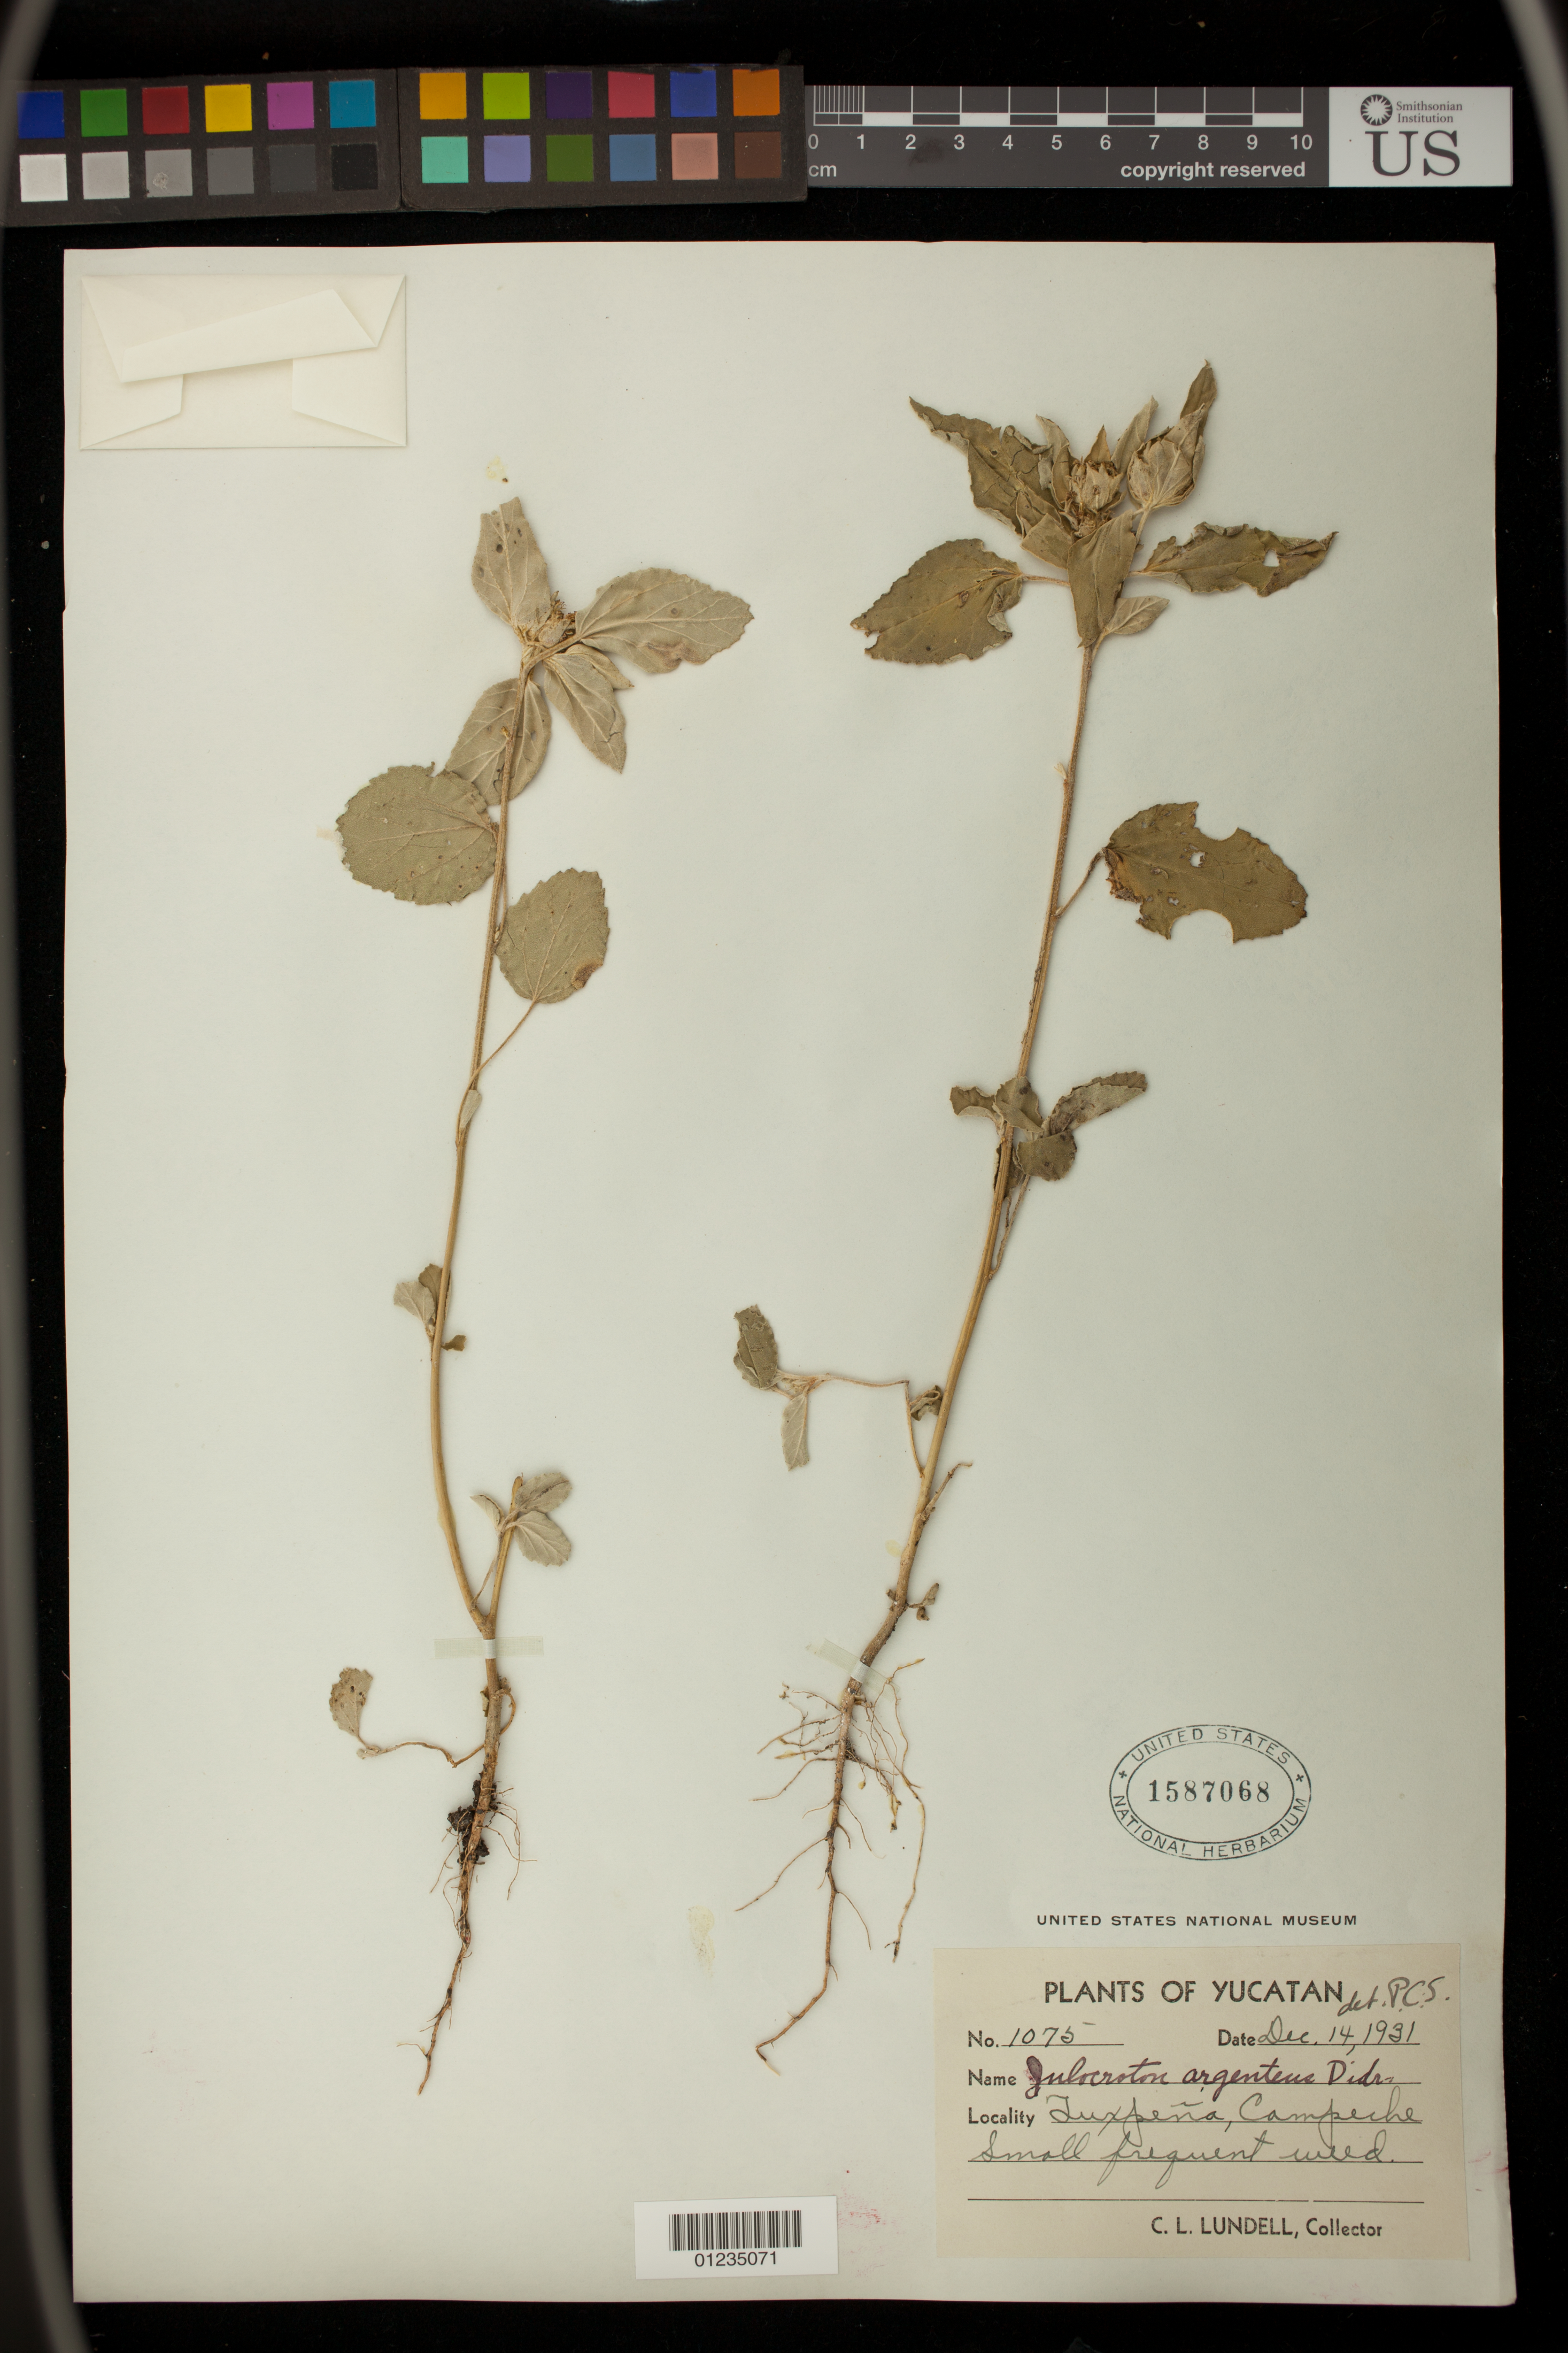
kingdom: Plantae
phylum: Tracheophyta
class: Magnoliopsida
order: Malpighiales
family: Euphorbiaceae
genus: Julocroton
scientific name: Julocroton argenteus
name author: (L.) Didr.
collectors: C. L. Lundell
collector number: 1075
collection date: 1931-12-14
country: Mexico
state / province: Campeche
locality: La Tuxpeña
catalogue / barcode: US 1587068